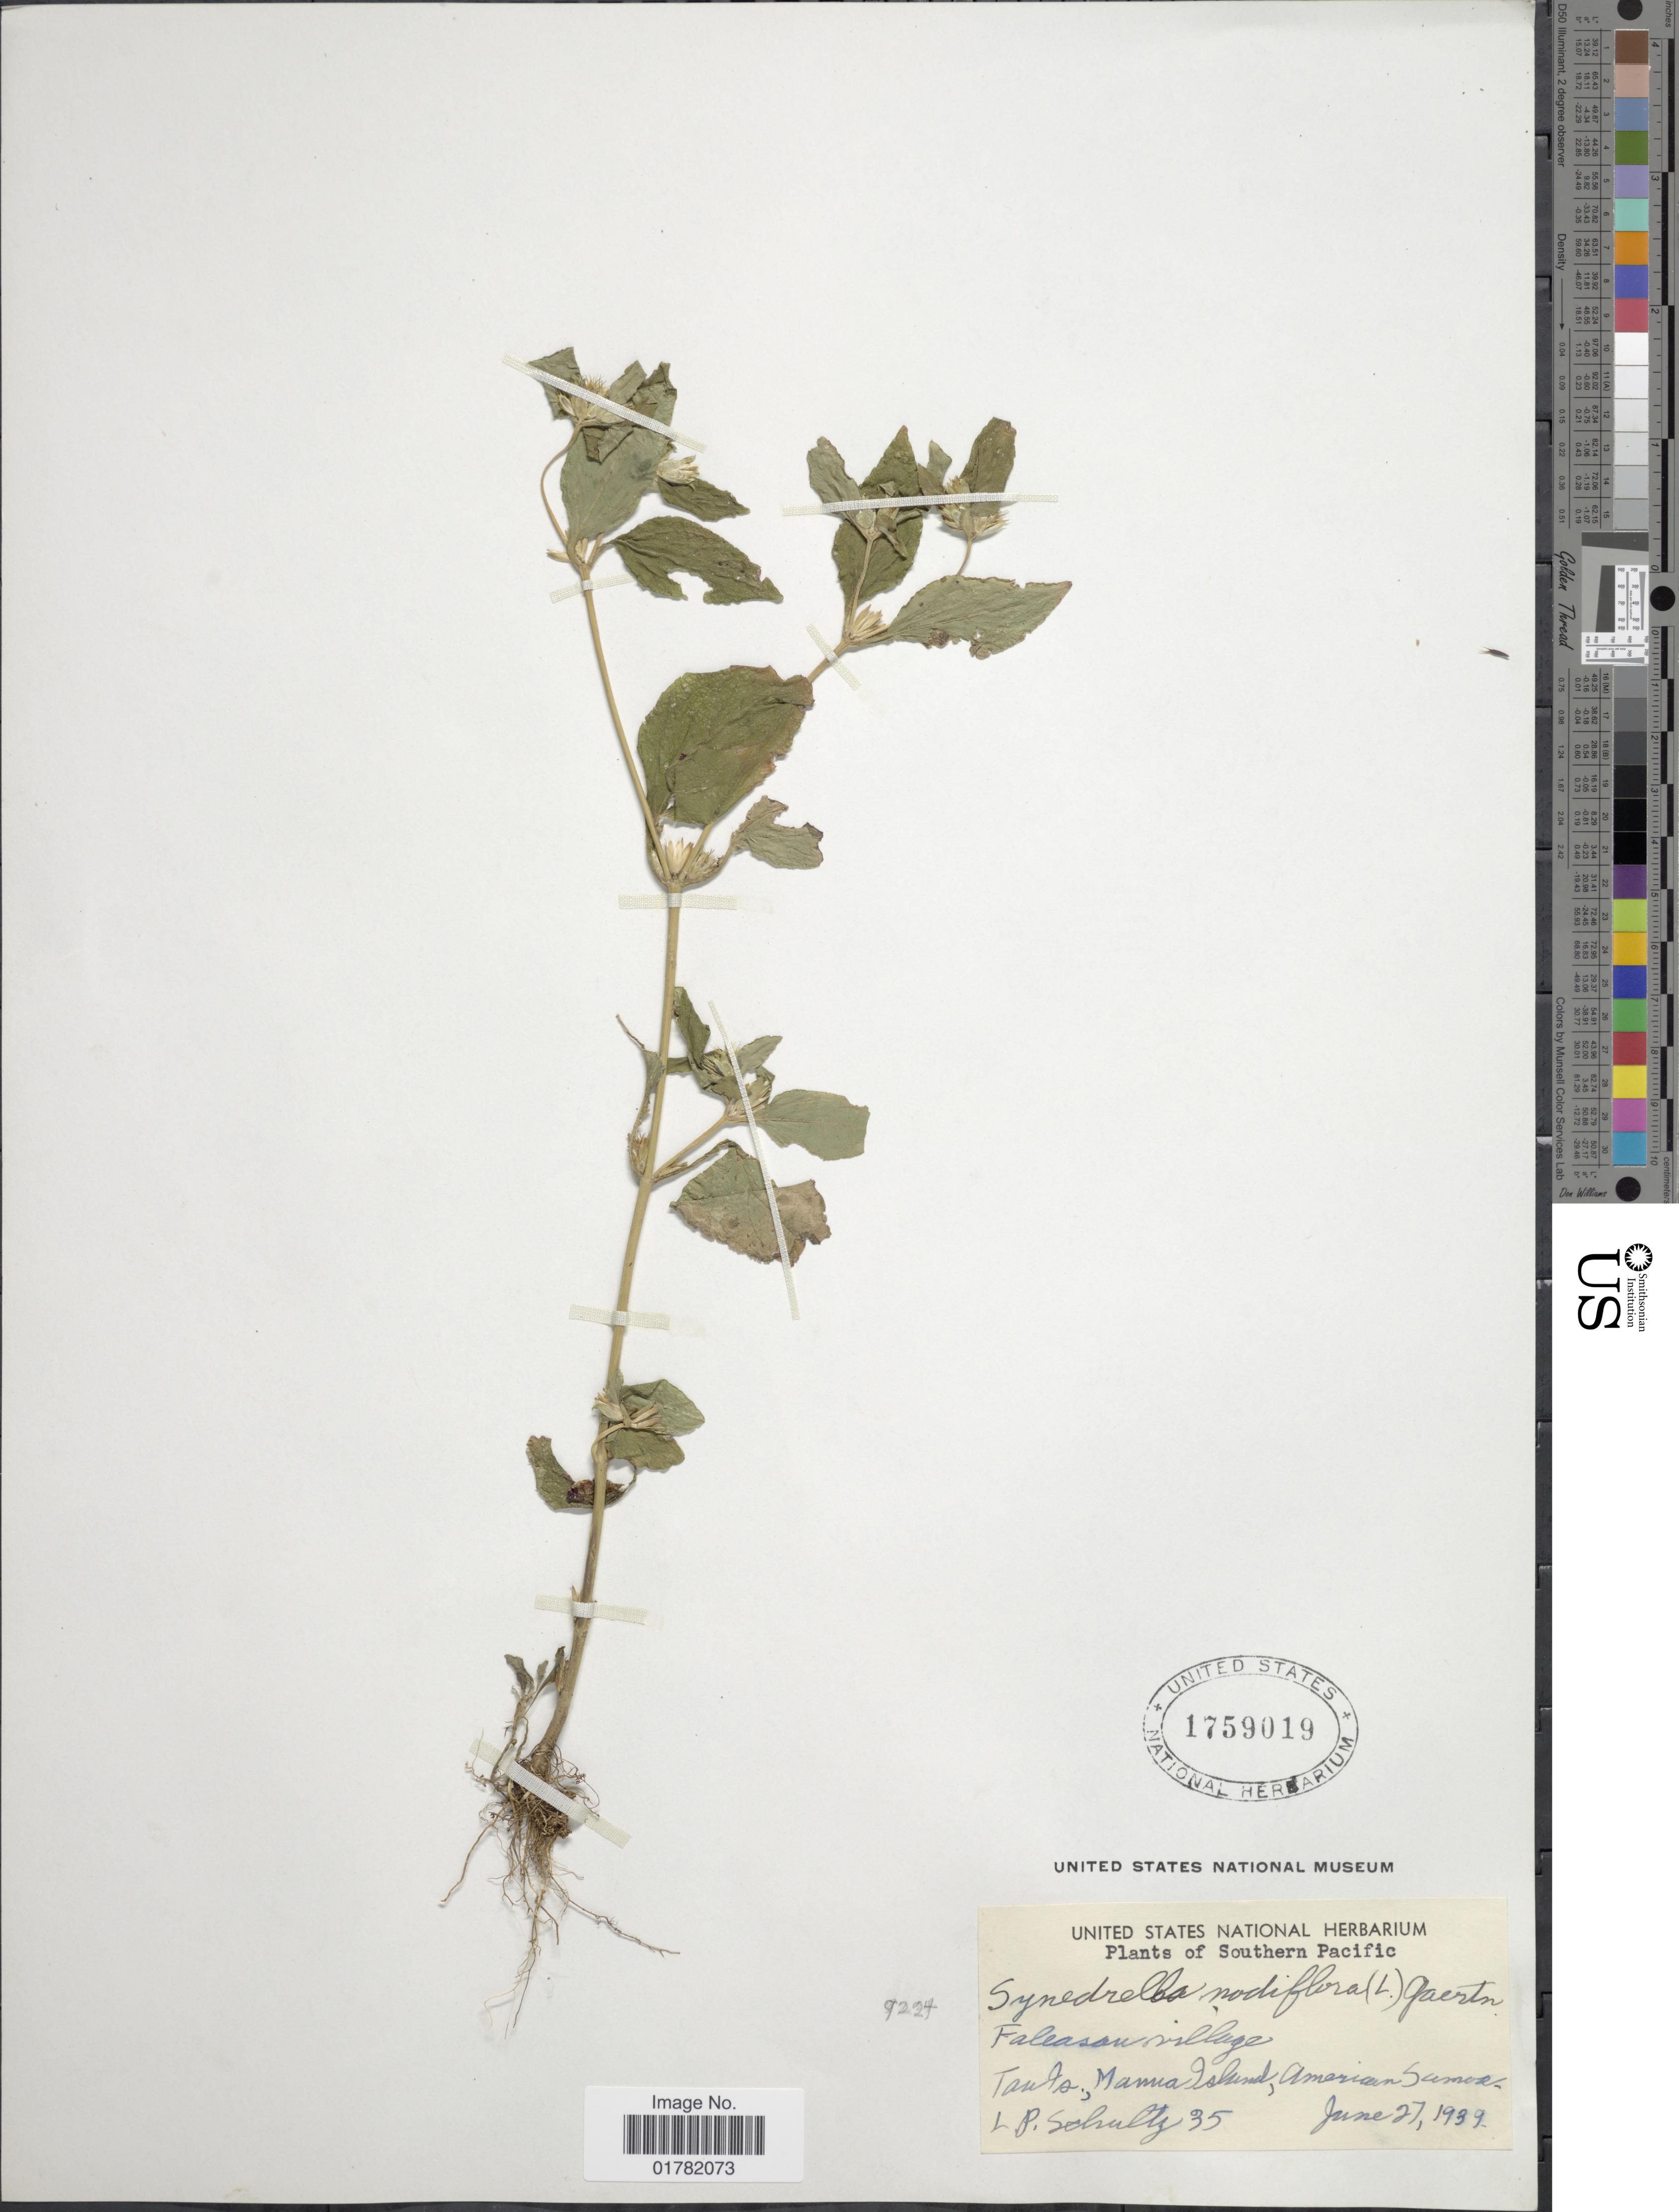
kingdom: Plantae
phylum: Tracheophyta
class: Magnoliopsida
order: Asterales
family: Asteraceae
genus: Synedrella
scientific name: Synedrella nodiflora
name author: (L.) Gaertn.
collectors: L. P. Schultz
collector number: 35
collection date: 1939-06-27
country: American Samoa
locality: Tau Is., Manau Islands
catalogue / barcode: US 1759019